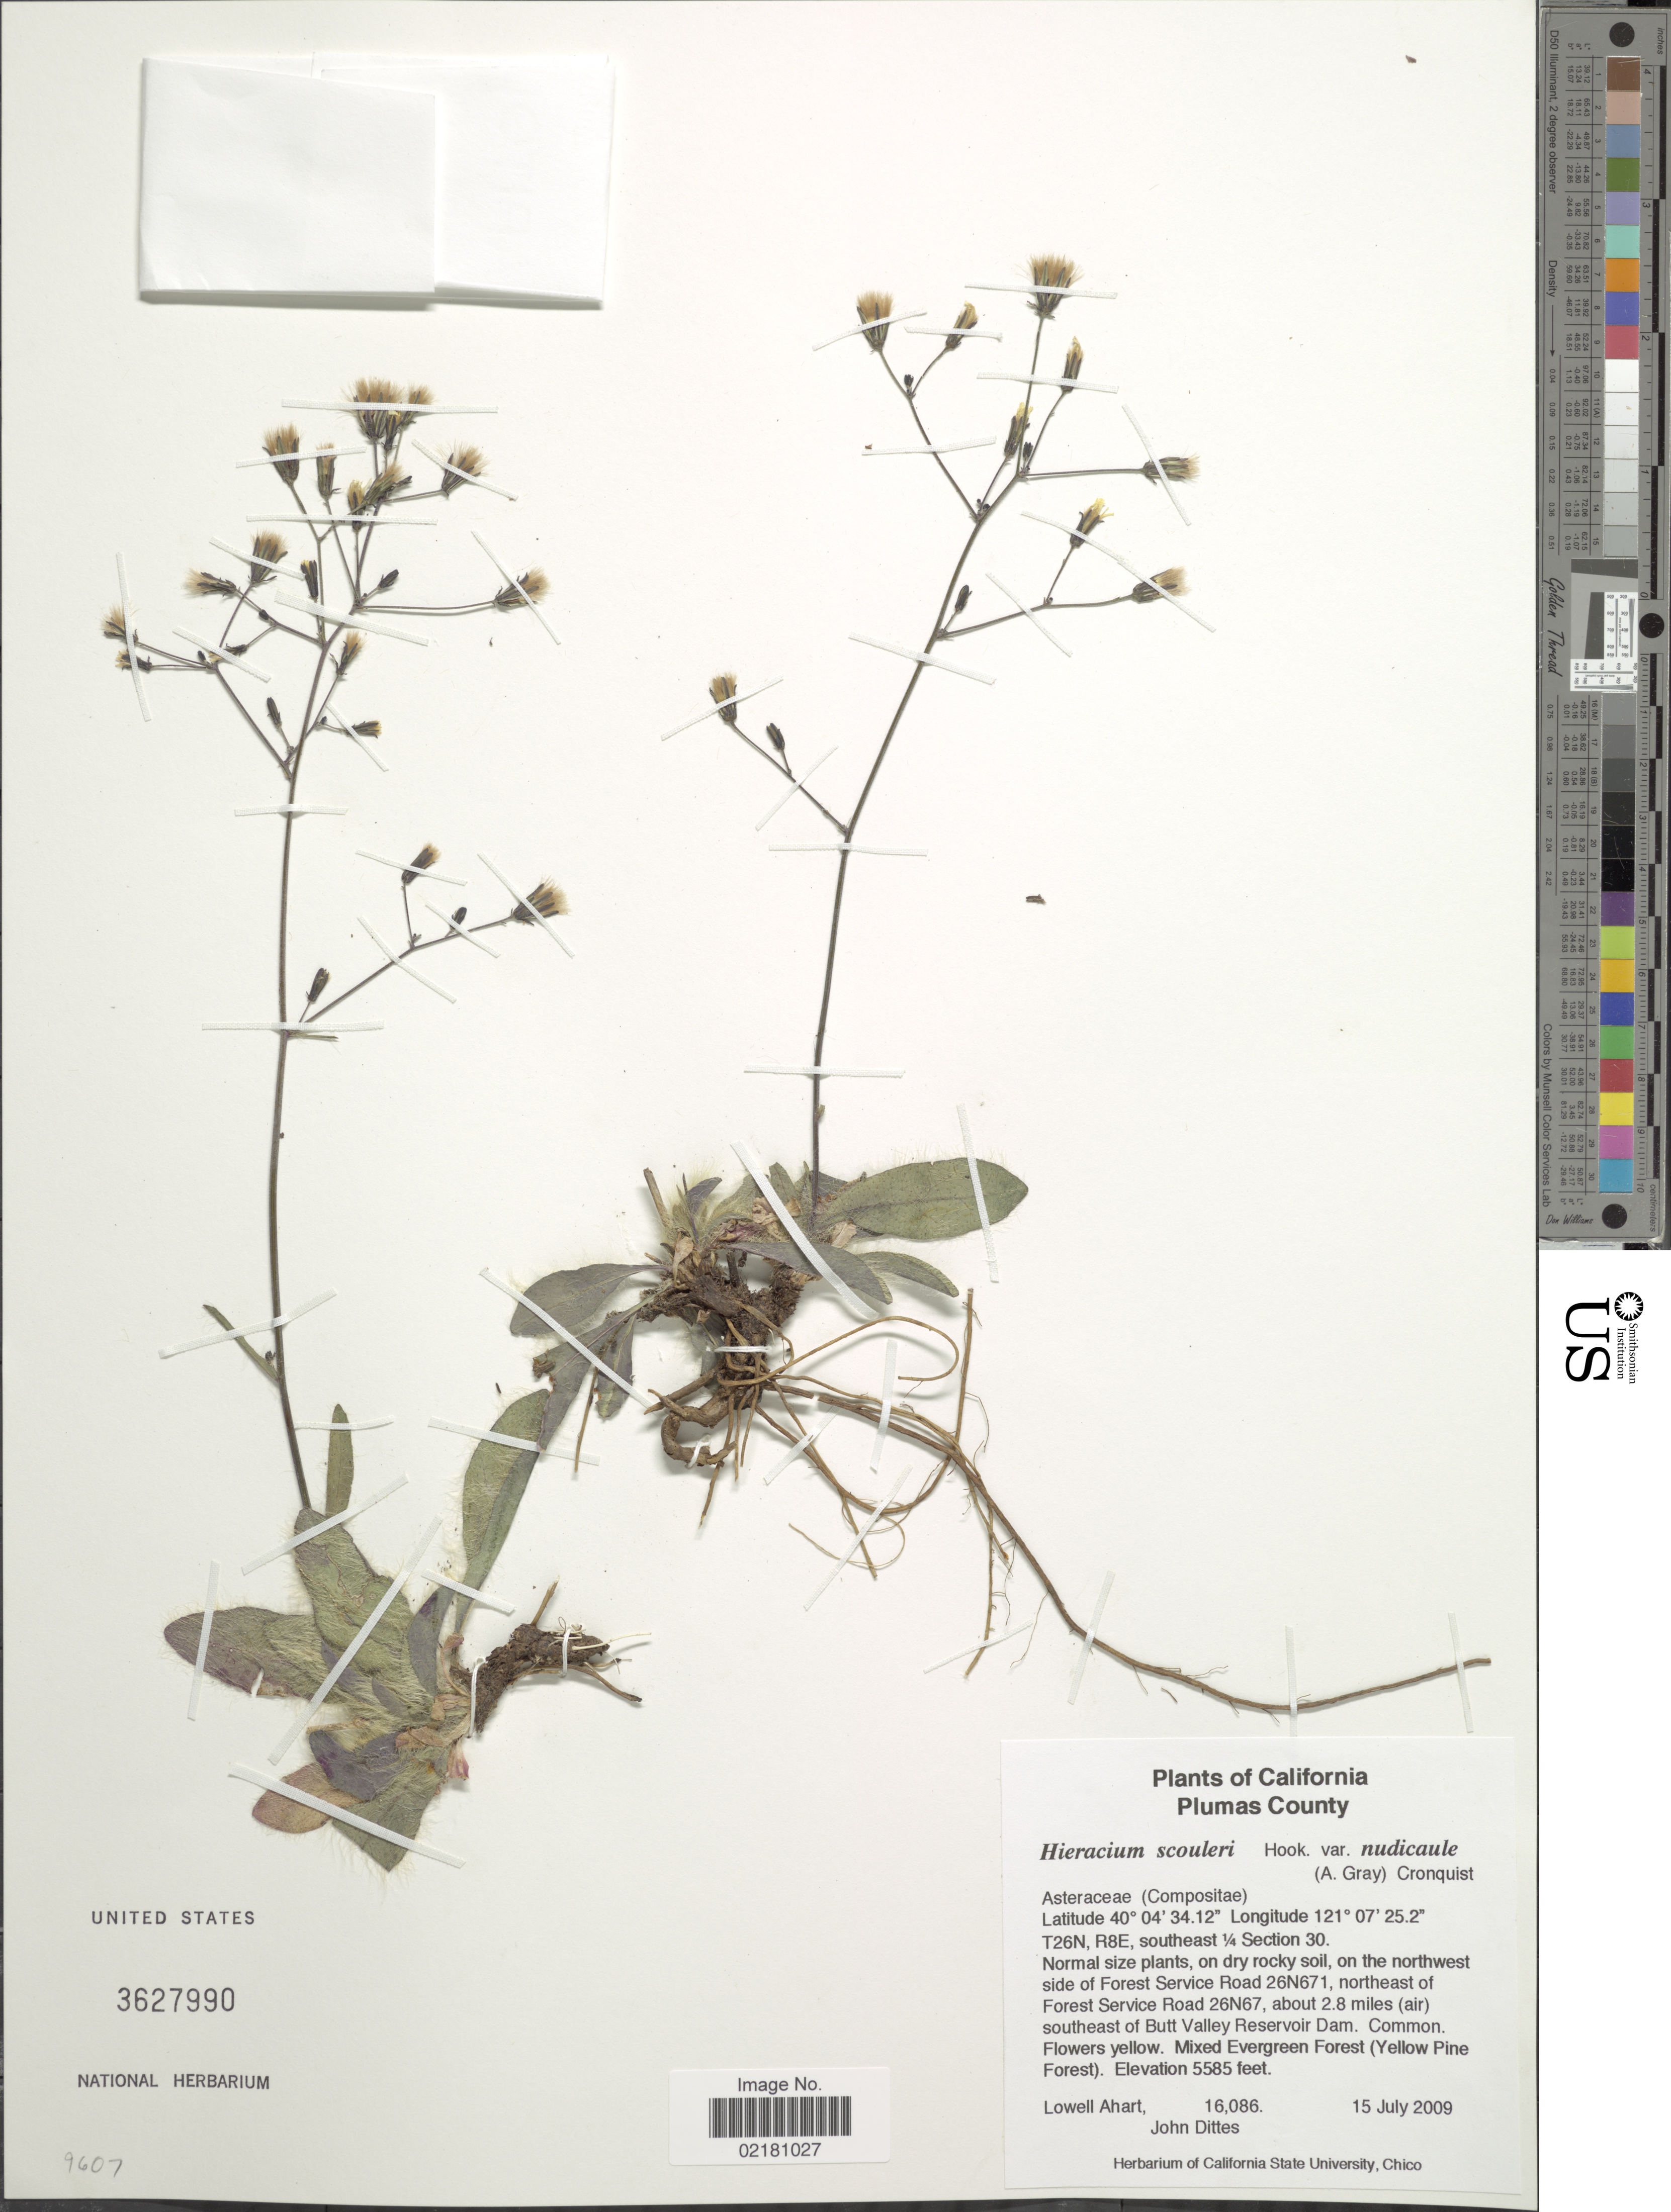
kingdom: Plantae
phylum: Tracheophyta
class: Magnoliopsida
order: Asterales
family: Asteraceae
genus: Hieracium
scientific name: Hieracium nudicaule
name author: (A. Gray) A. Heller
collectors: L. Ahart & J. Dittes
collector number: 16086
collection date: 2009-07-15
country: United States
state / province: California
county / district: Plumas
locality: Plumas County. T26N, R8E, southeast ¼ Section 30. On the northwest side of Forest Service Road 26N671, northeast of Forest Service Road 26N67, about 2.8 miles (air) southeast of Butt Valley Reservoir Dam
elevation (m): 1702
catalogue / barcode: US 3627990